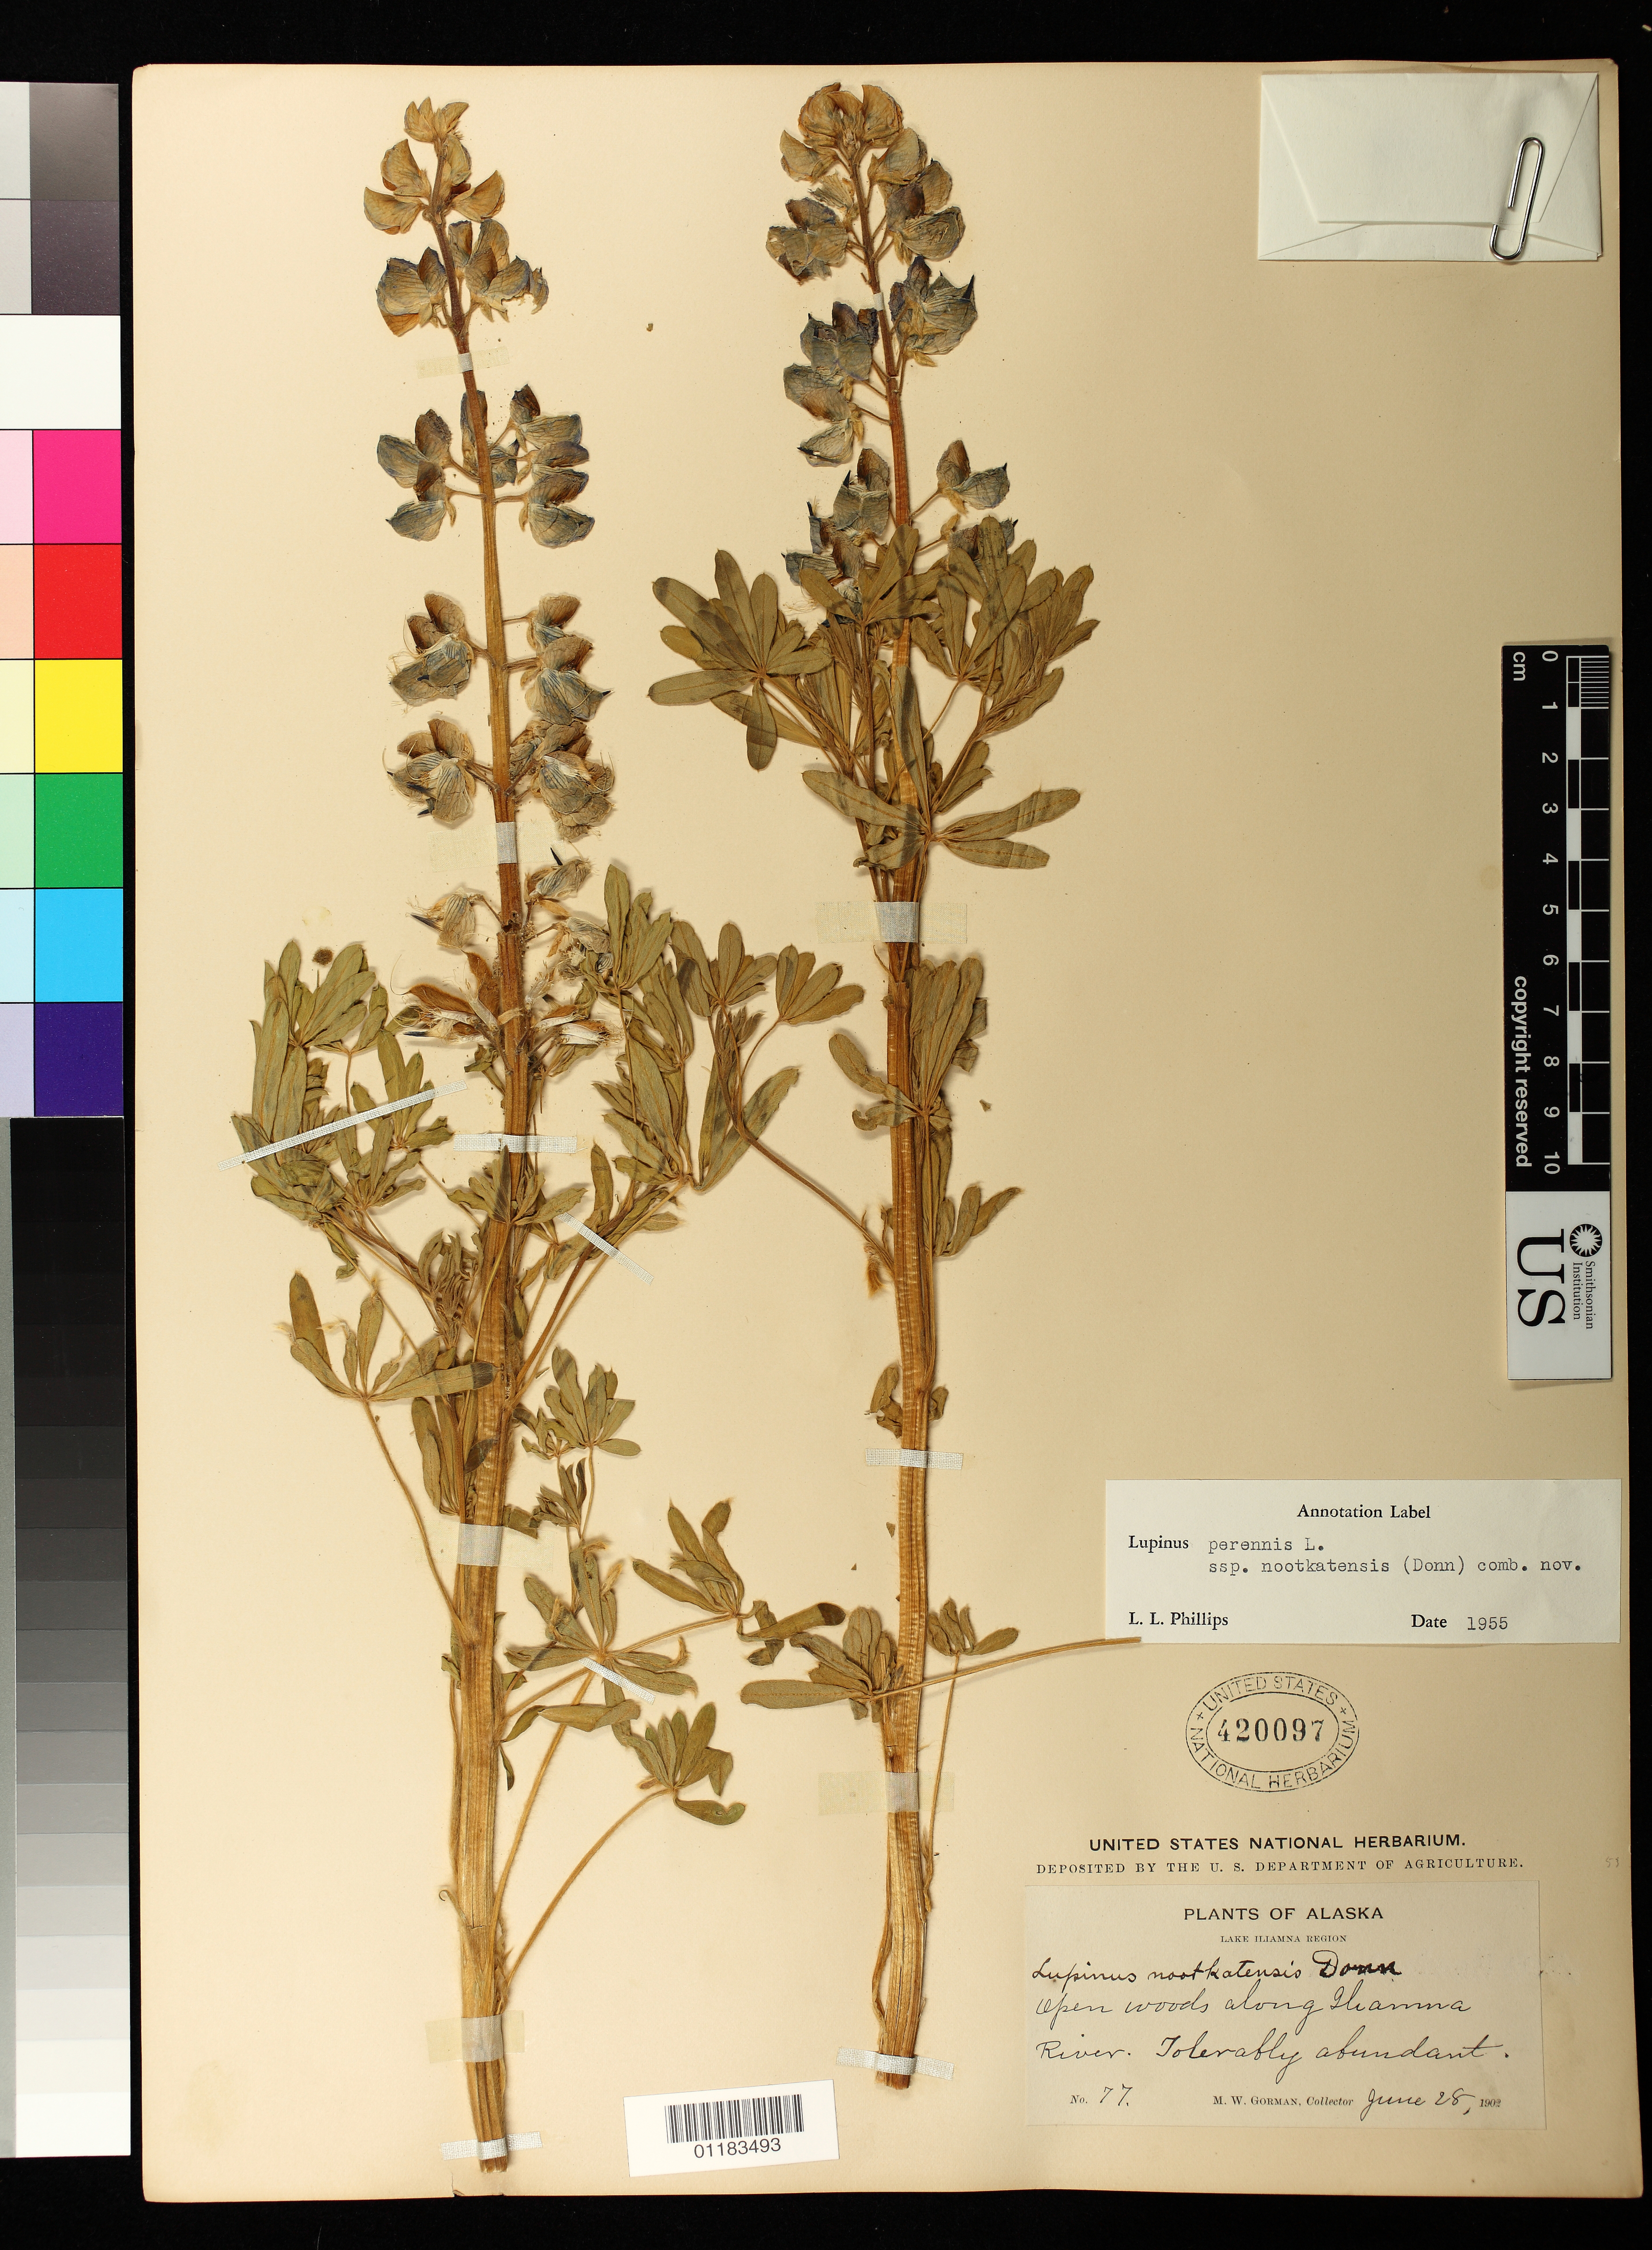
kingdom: Plantae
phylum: Tracheophyta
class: Magnoliopsida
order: Fabales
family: Fabaceae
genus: Lupinus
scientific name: Lupinus perennis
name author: L.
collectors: M. W. Gorman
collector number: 77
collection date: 1902-06-28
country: United States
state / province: Alaska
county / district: Lake and Peninsula Borough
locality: Open woods along Iliamna River. Tolerably abundant.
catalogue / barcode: US 420097